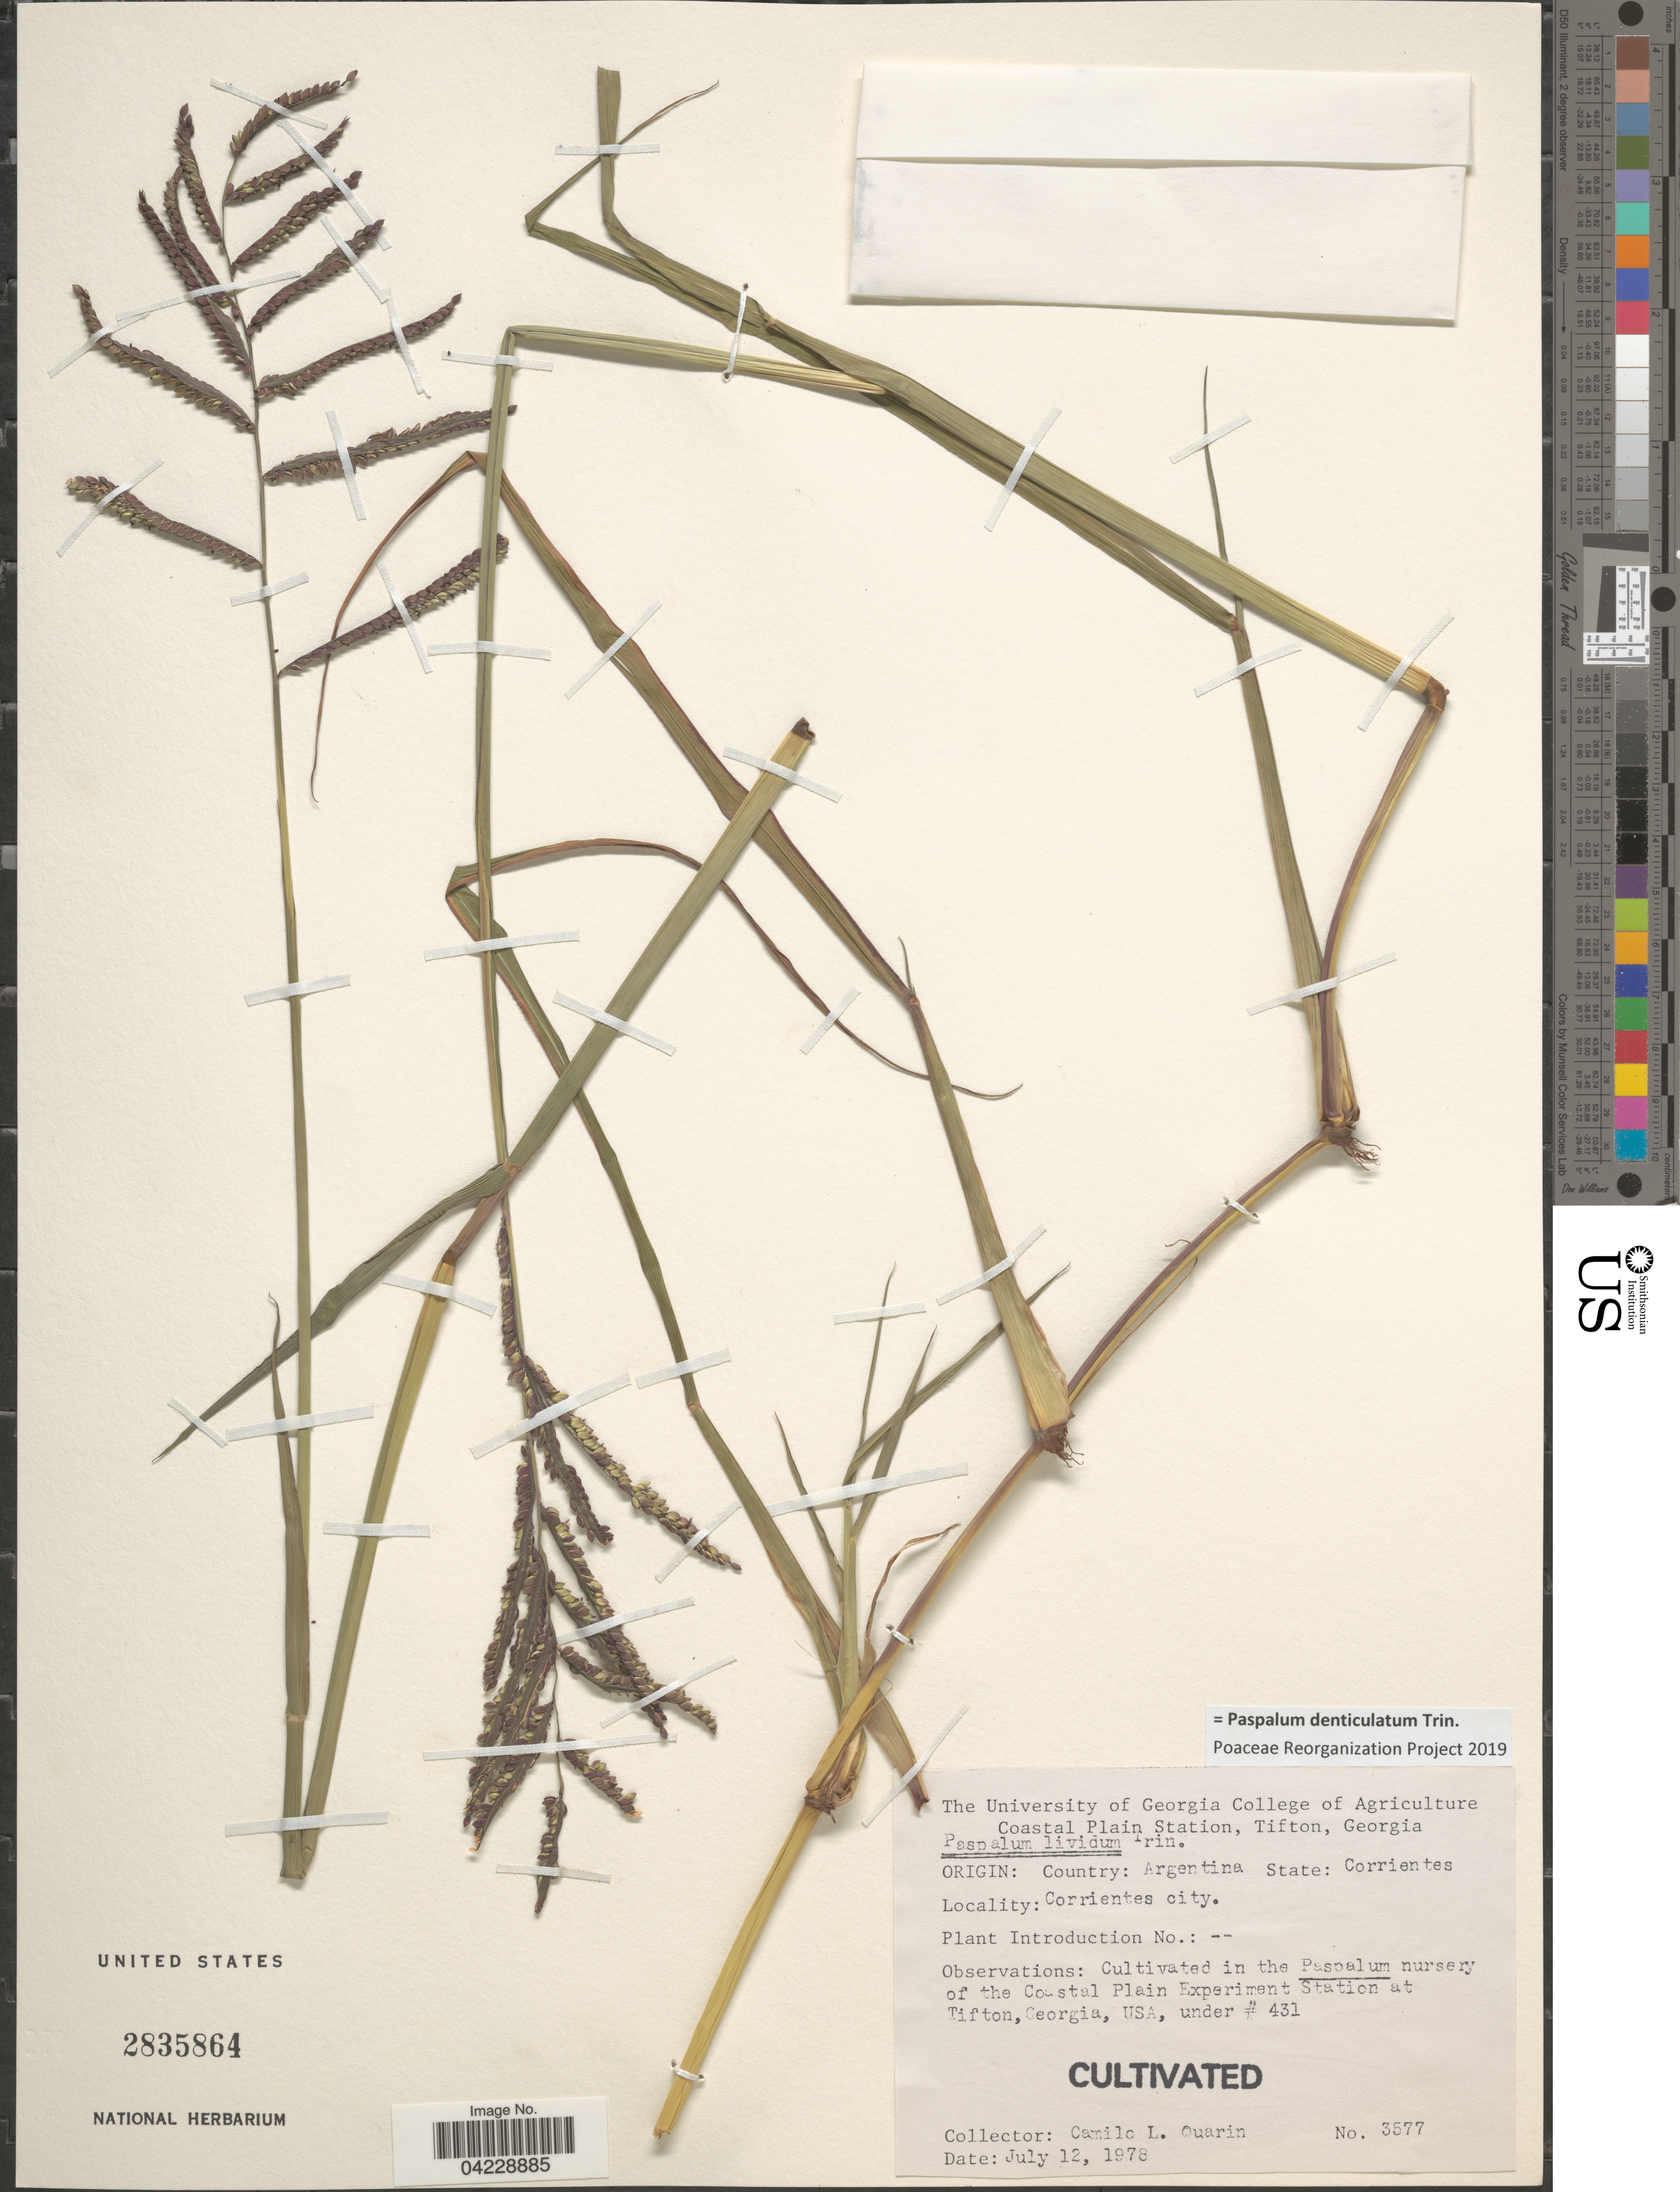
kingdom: Plantae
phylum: Tracheophyta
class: Liliopsida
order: Poales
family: Poaceae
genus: Paspalum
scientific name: Paspalum denticulatum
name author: Trin.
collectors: C. Quarin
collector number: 3577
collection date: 1978-07-12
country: United States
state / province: Georgia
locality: In the Paspalum nursery of the Coastal Plain Experiment Station at Tifton, under # 431.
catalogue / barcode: US 2835864